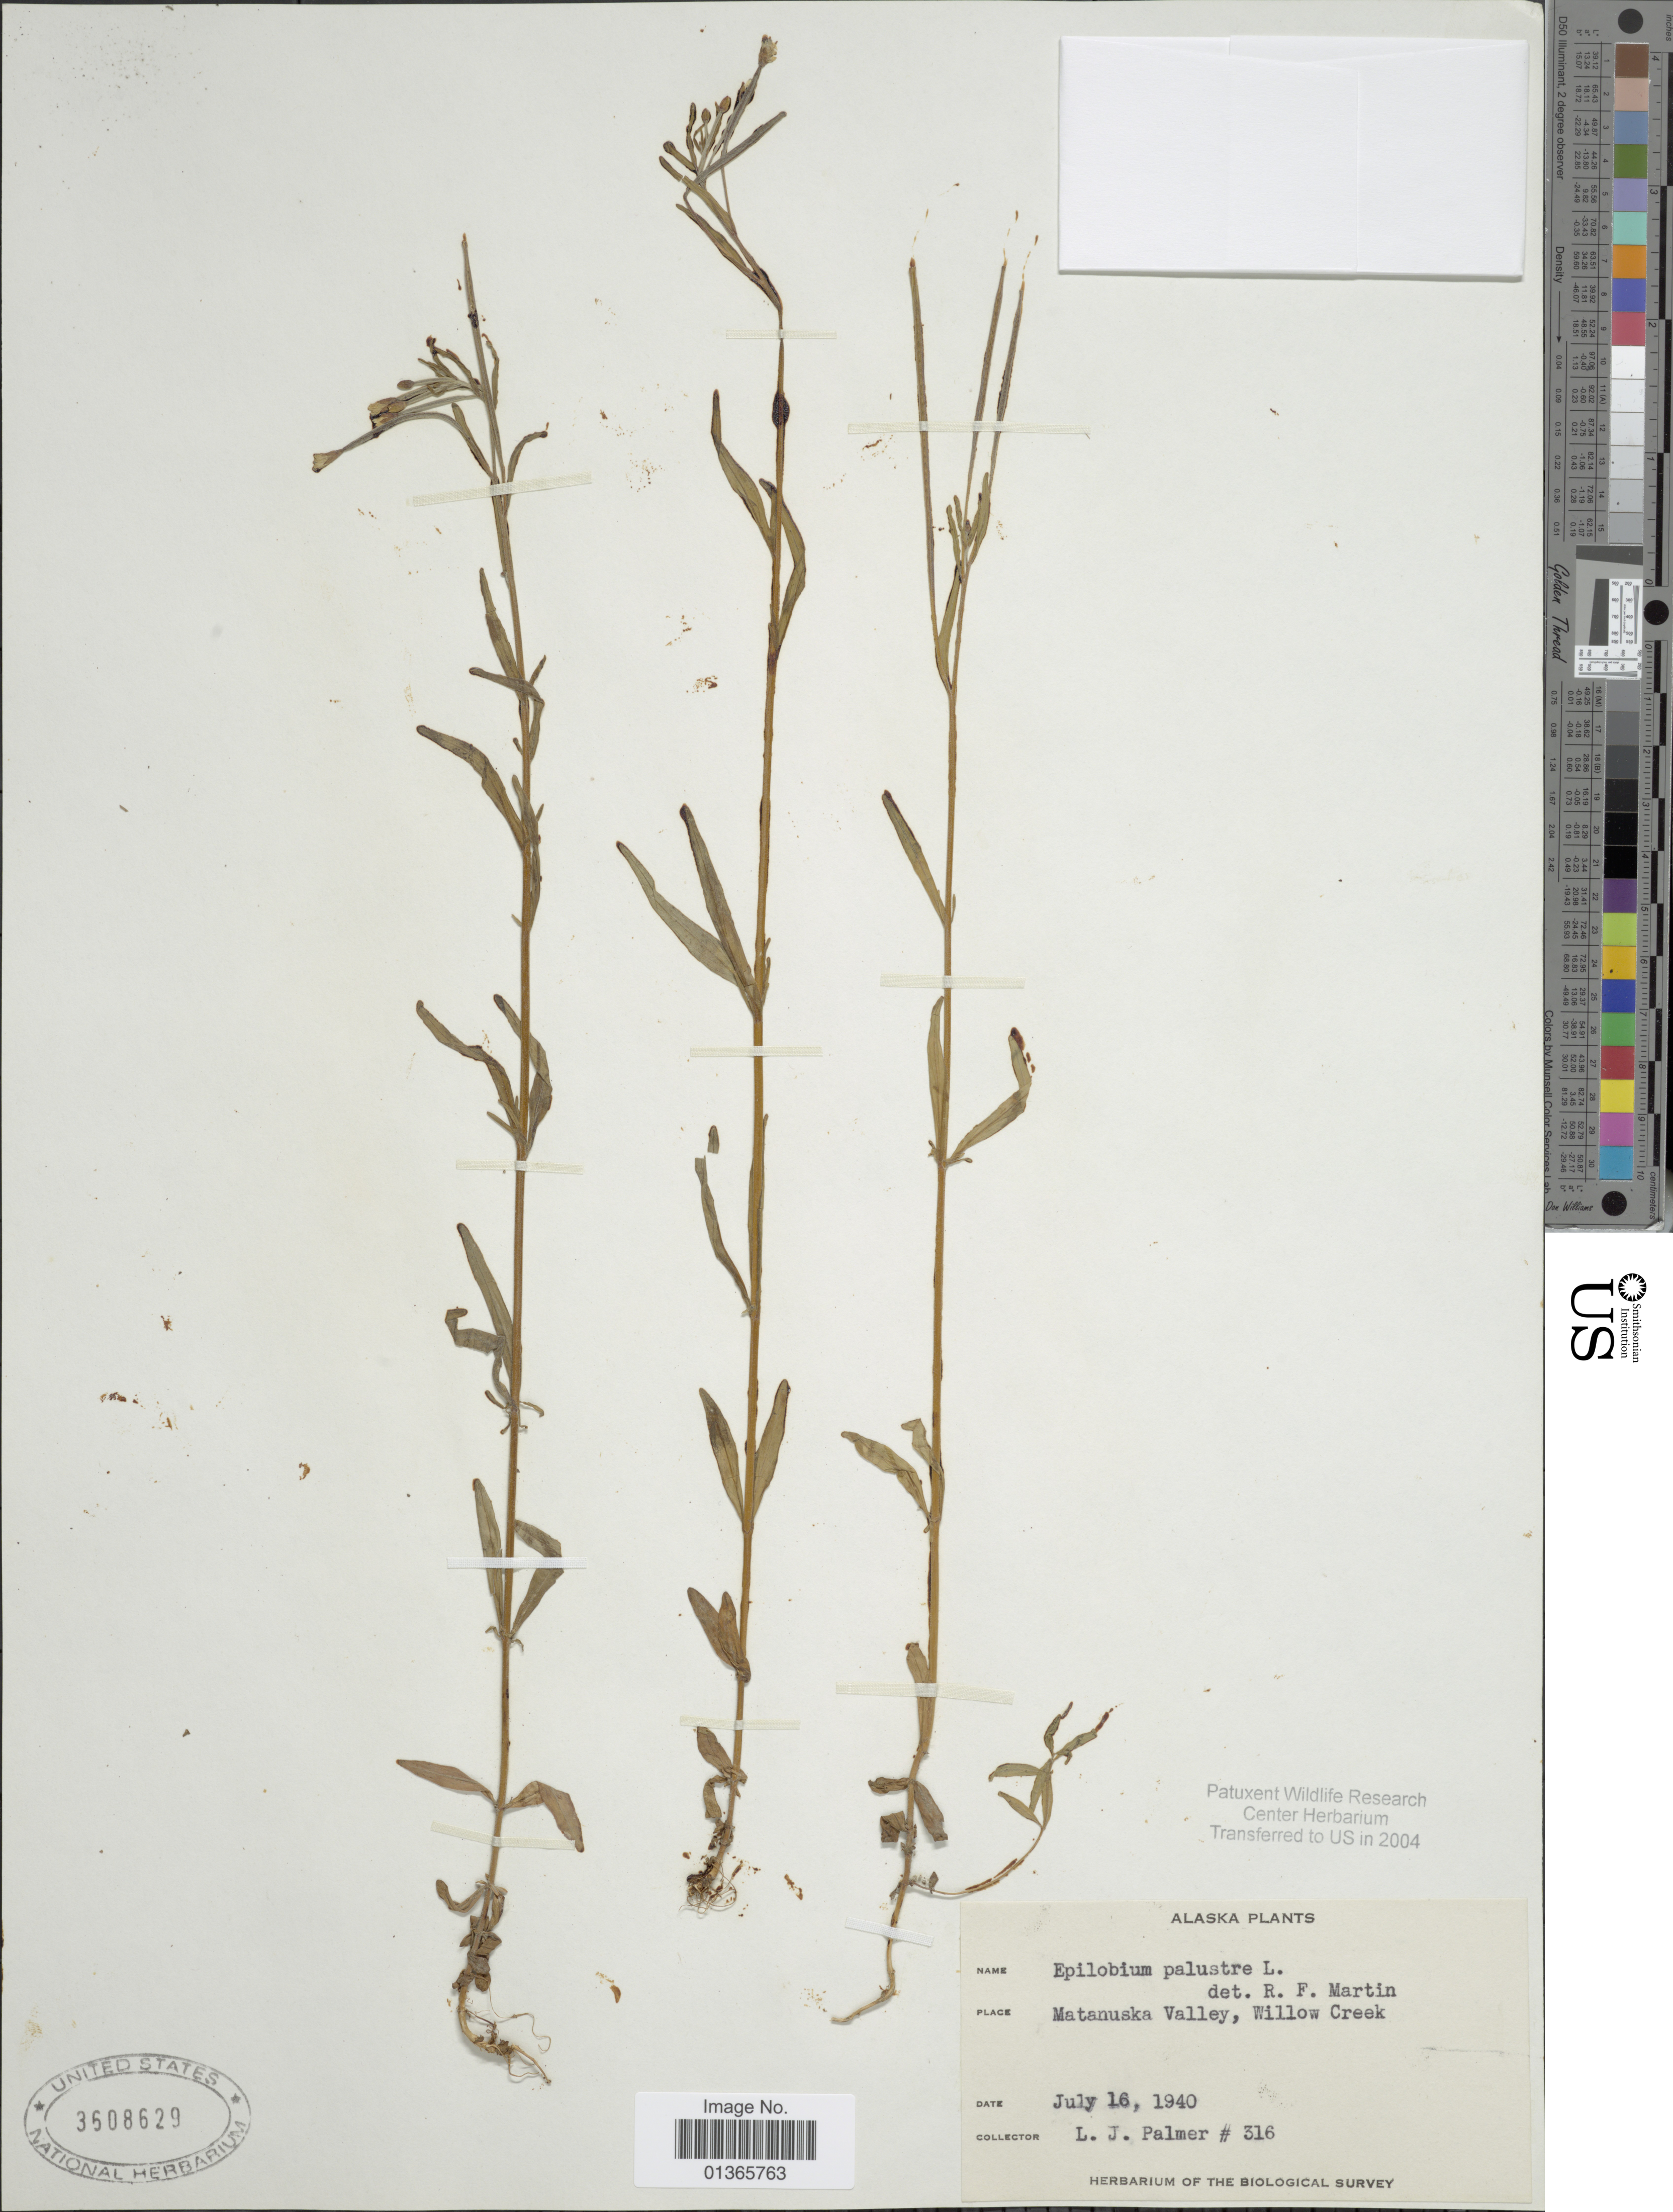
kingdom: Plantae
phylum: Tracheophyta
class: Magnoliopsida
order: Myrtales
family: Onagraceae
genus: Epilobium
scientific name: Epilobium palustre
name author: L.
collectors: L. J. Palmer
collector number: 316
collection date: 1940-07-16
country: United States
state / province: Alaska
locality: Matanuska Valley, Willow Creek.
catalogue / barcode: US 3608629